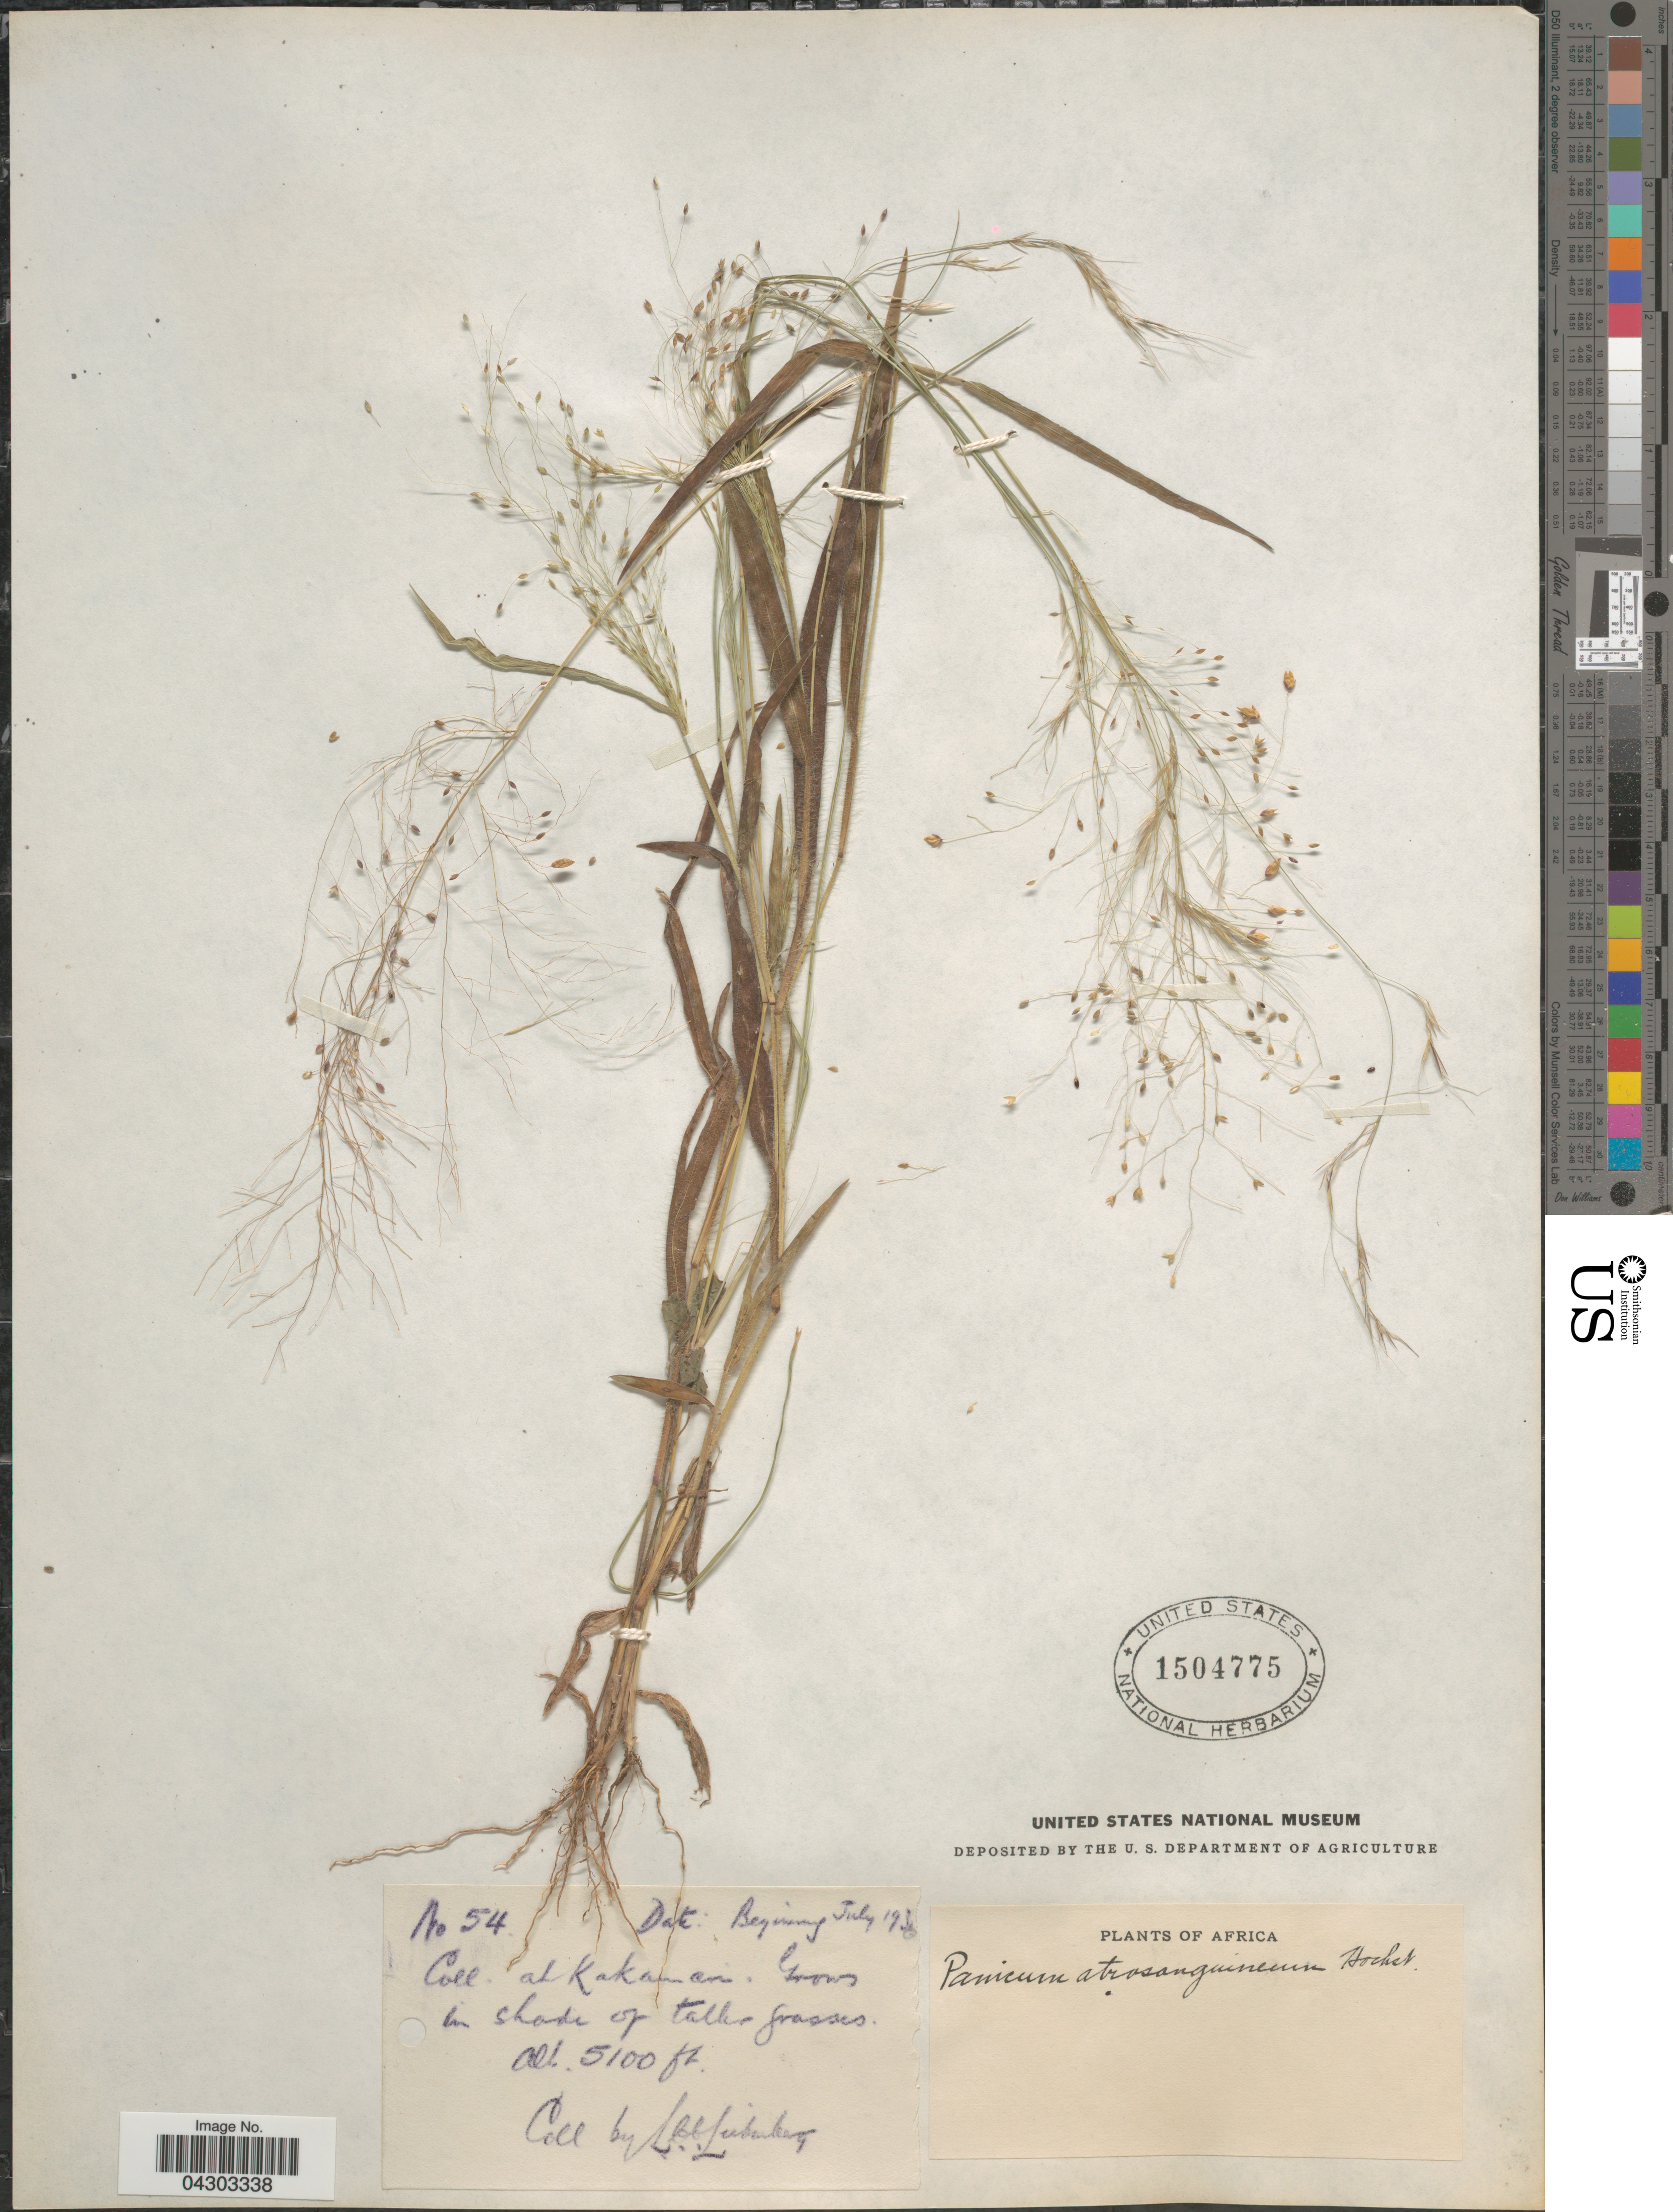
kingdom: Plantae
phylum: Tracheophyta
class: Liliopsida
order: Poales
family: Poaceae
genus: Panicum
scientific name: Panicum austroasiaticum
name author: Ohwi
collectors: L. Liebenberg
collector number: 54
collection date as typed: Beginning July 1930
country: Uganda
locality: Africa. At Kakamari.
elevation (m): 1554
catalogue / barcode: US 1504775